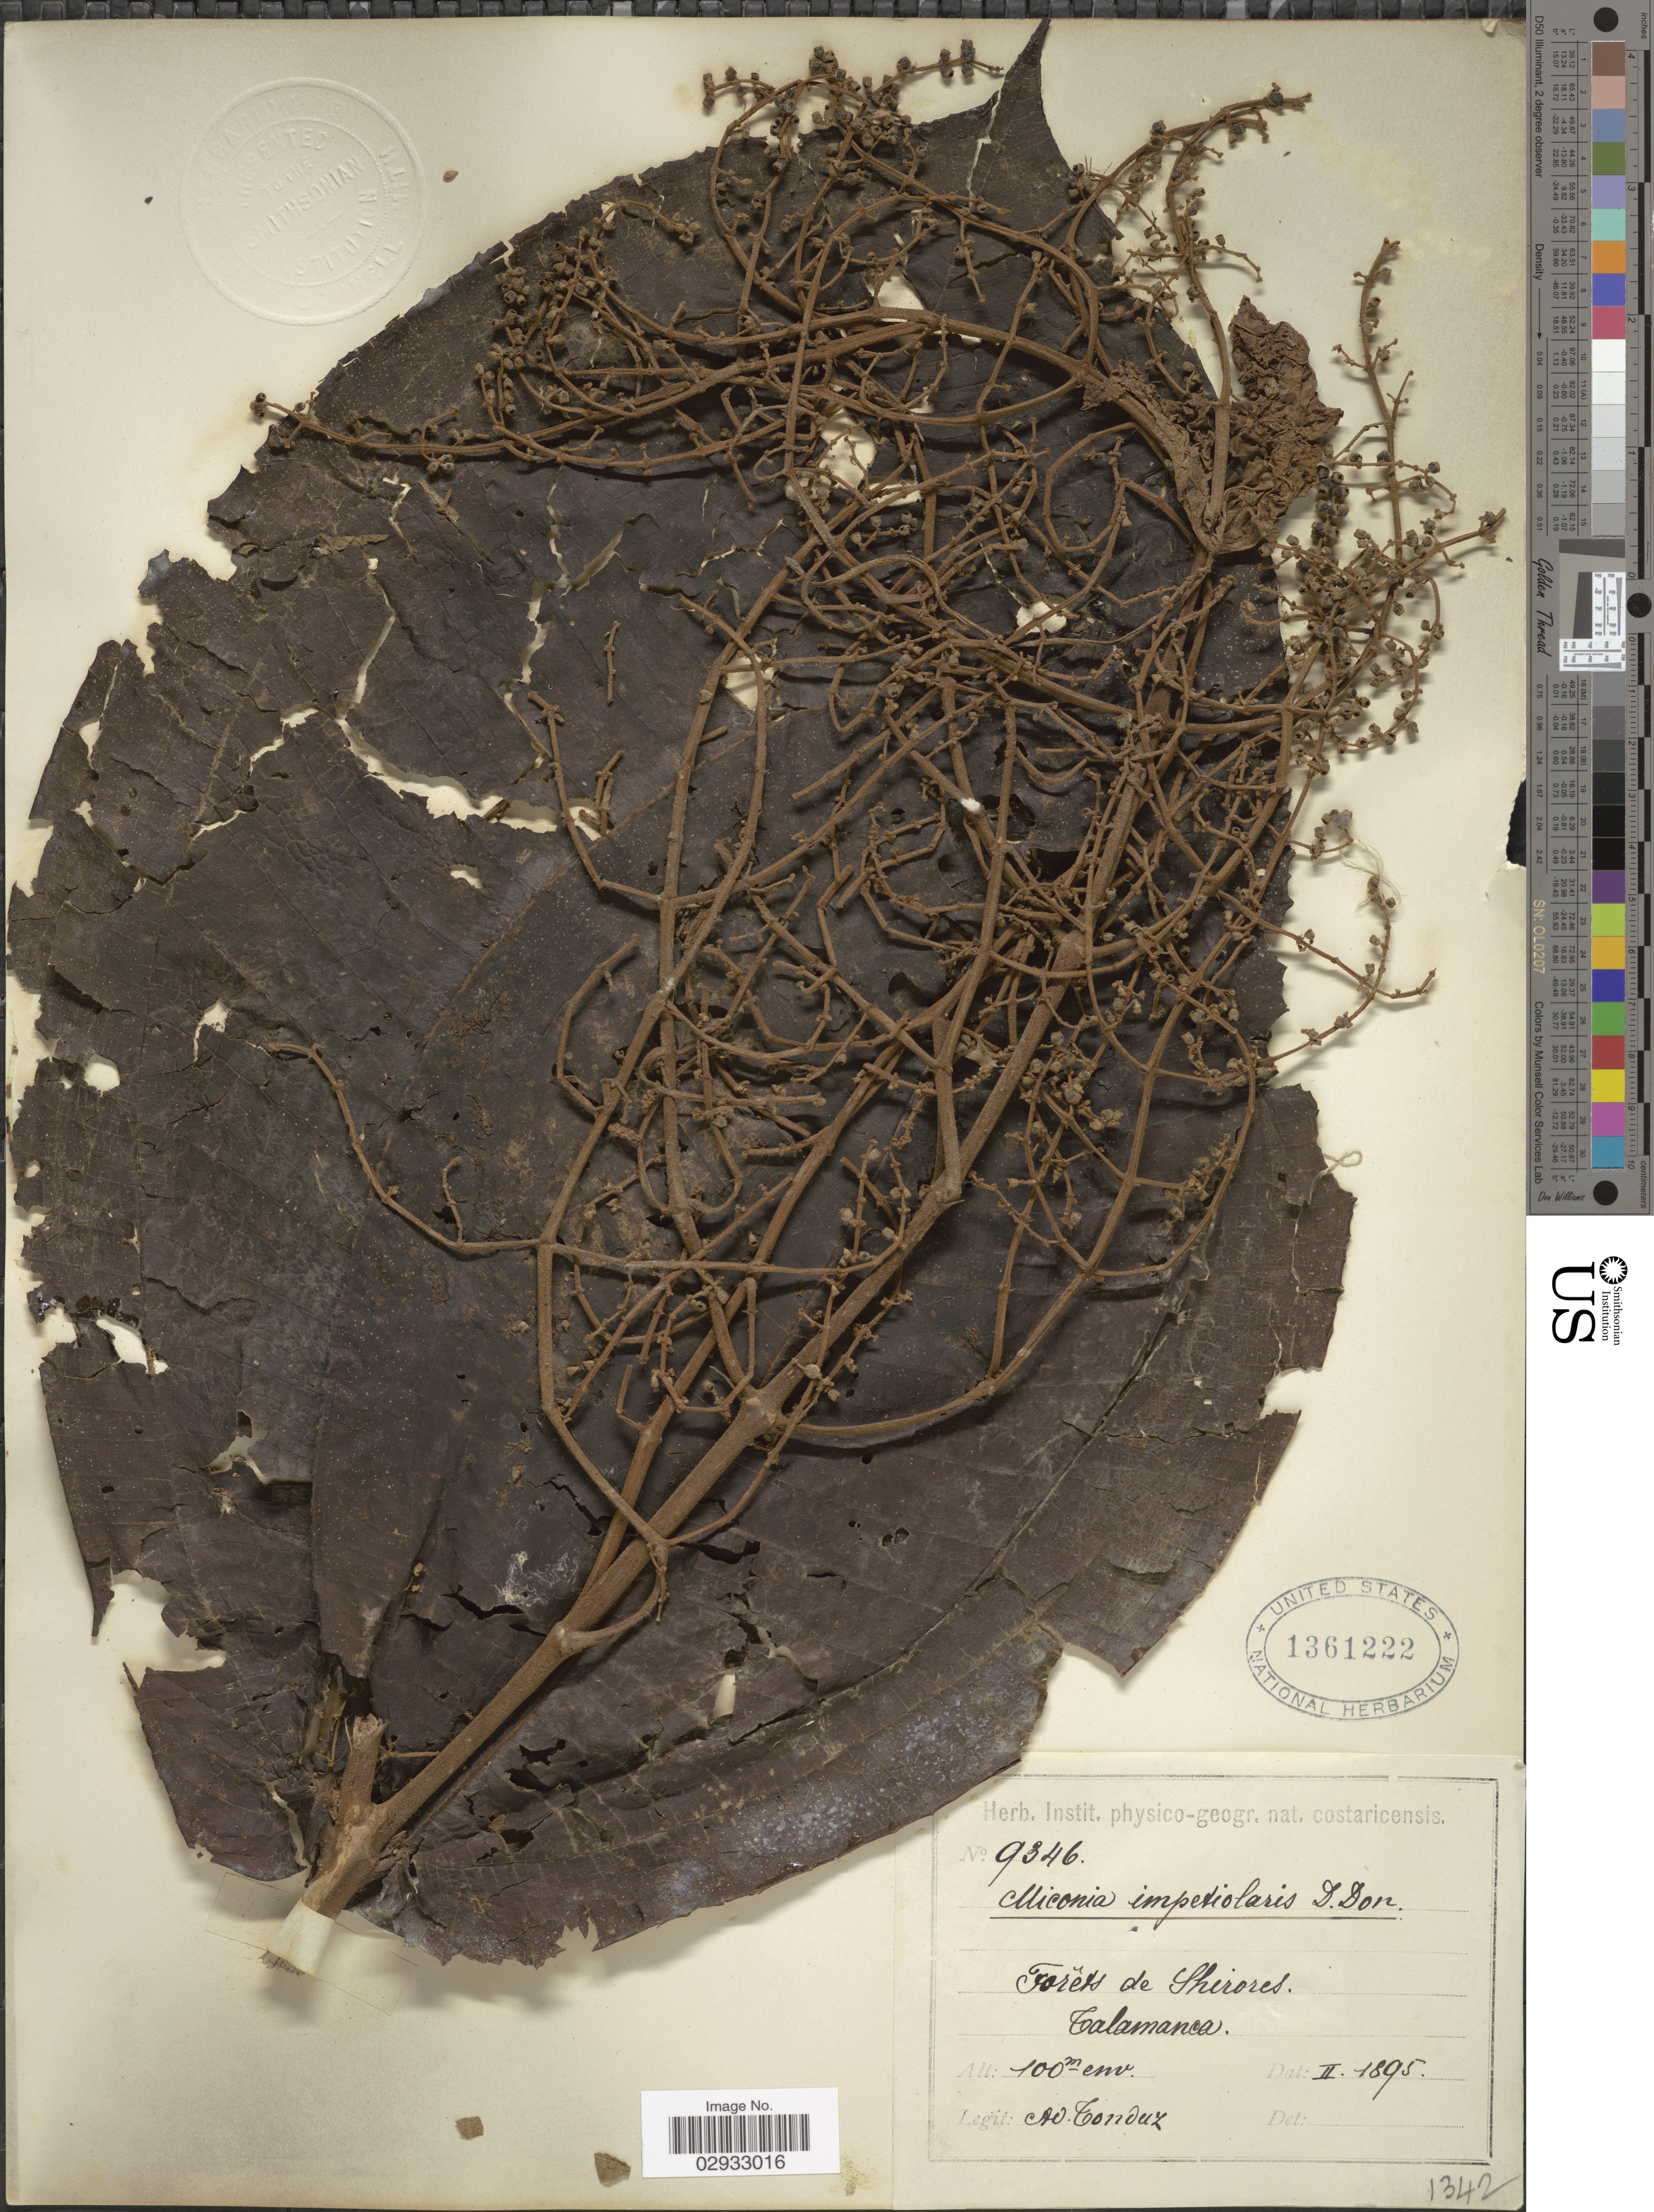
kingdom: Plantae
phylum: Tracheophyta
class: Magnoliopsida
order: Myrtales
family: Melastomataceae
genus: Miconia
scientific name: Miconia impetiolaris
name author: (Sw.) D. Don ex DC.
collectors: A. Tonduz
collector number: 9346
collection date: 1895-02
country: Costa Rica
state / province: Limón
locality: Forêts de Shirores. Talamanca.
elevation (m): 100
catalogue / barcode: US 1361222